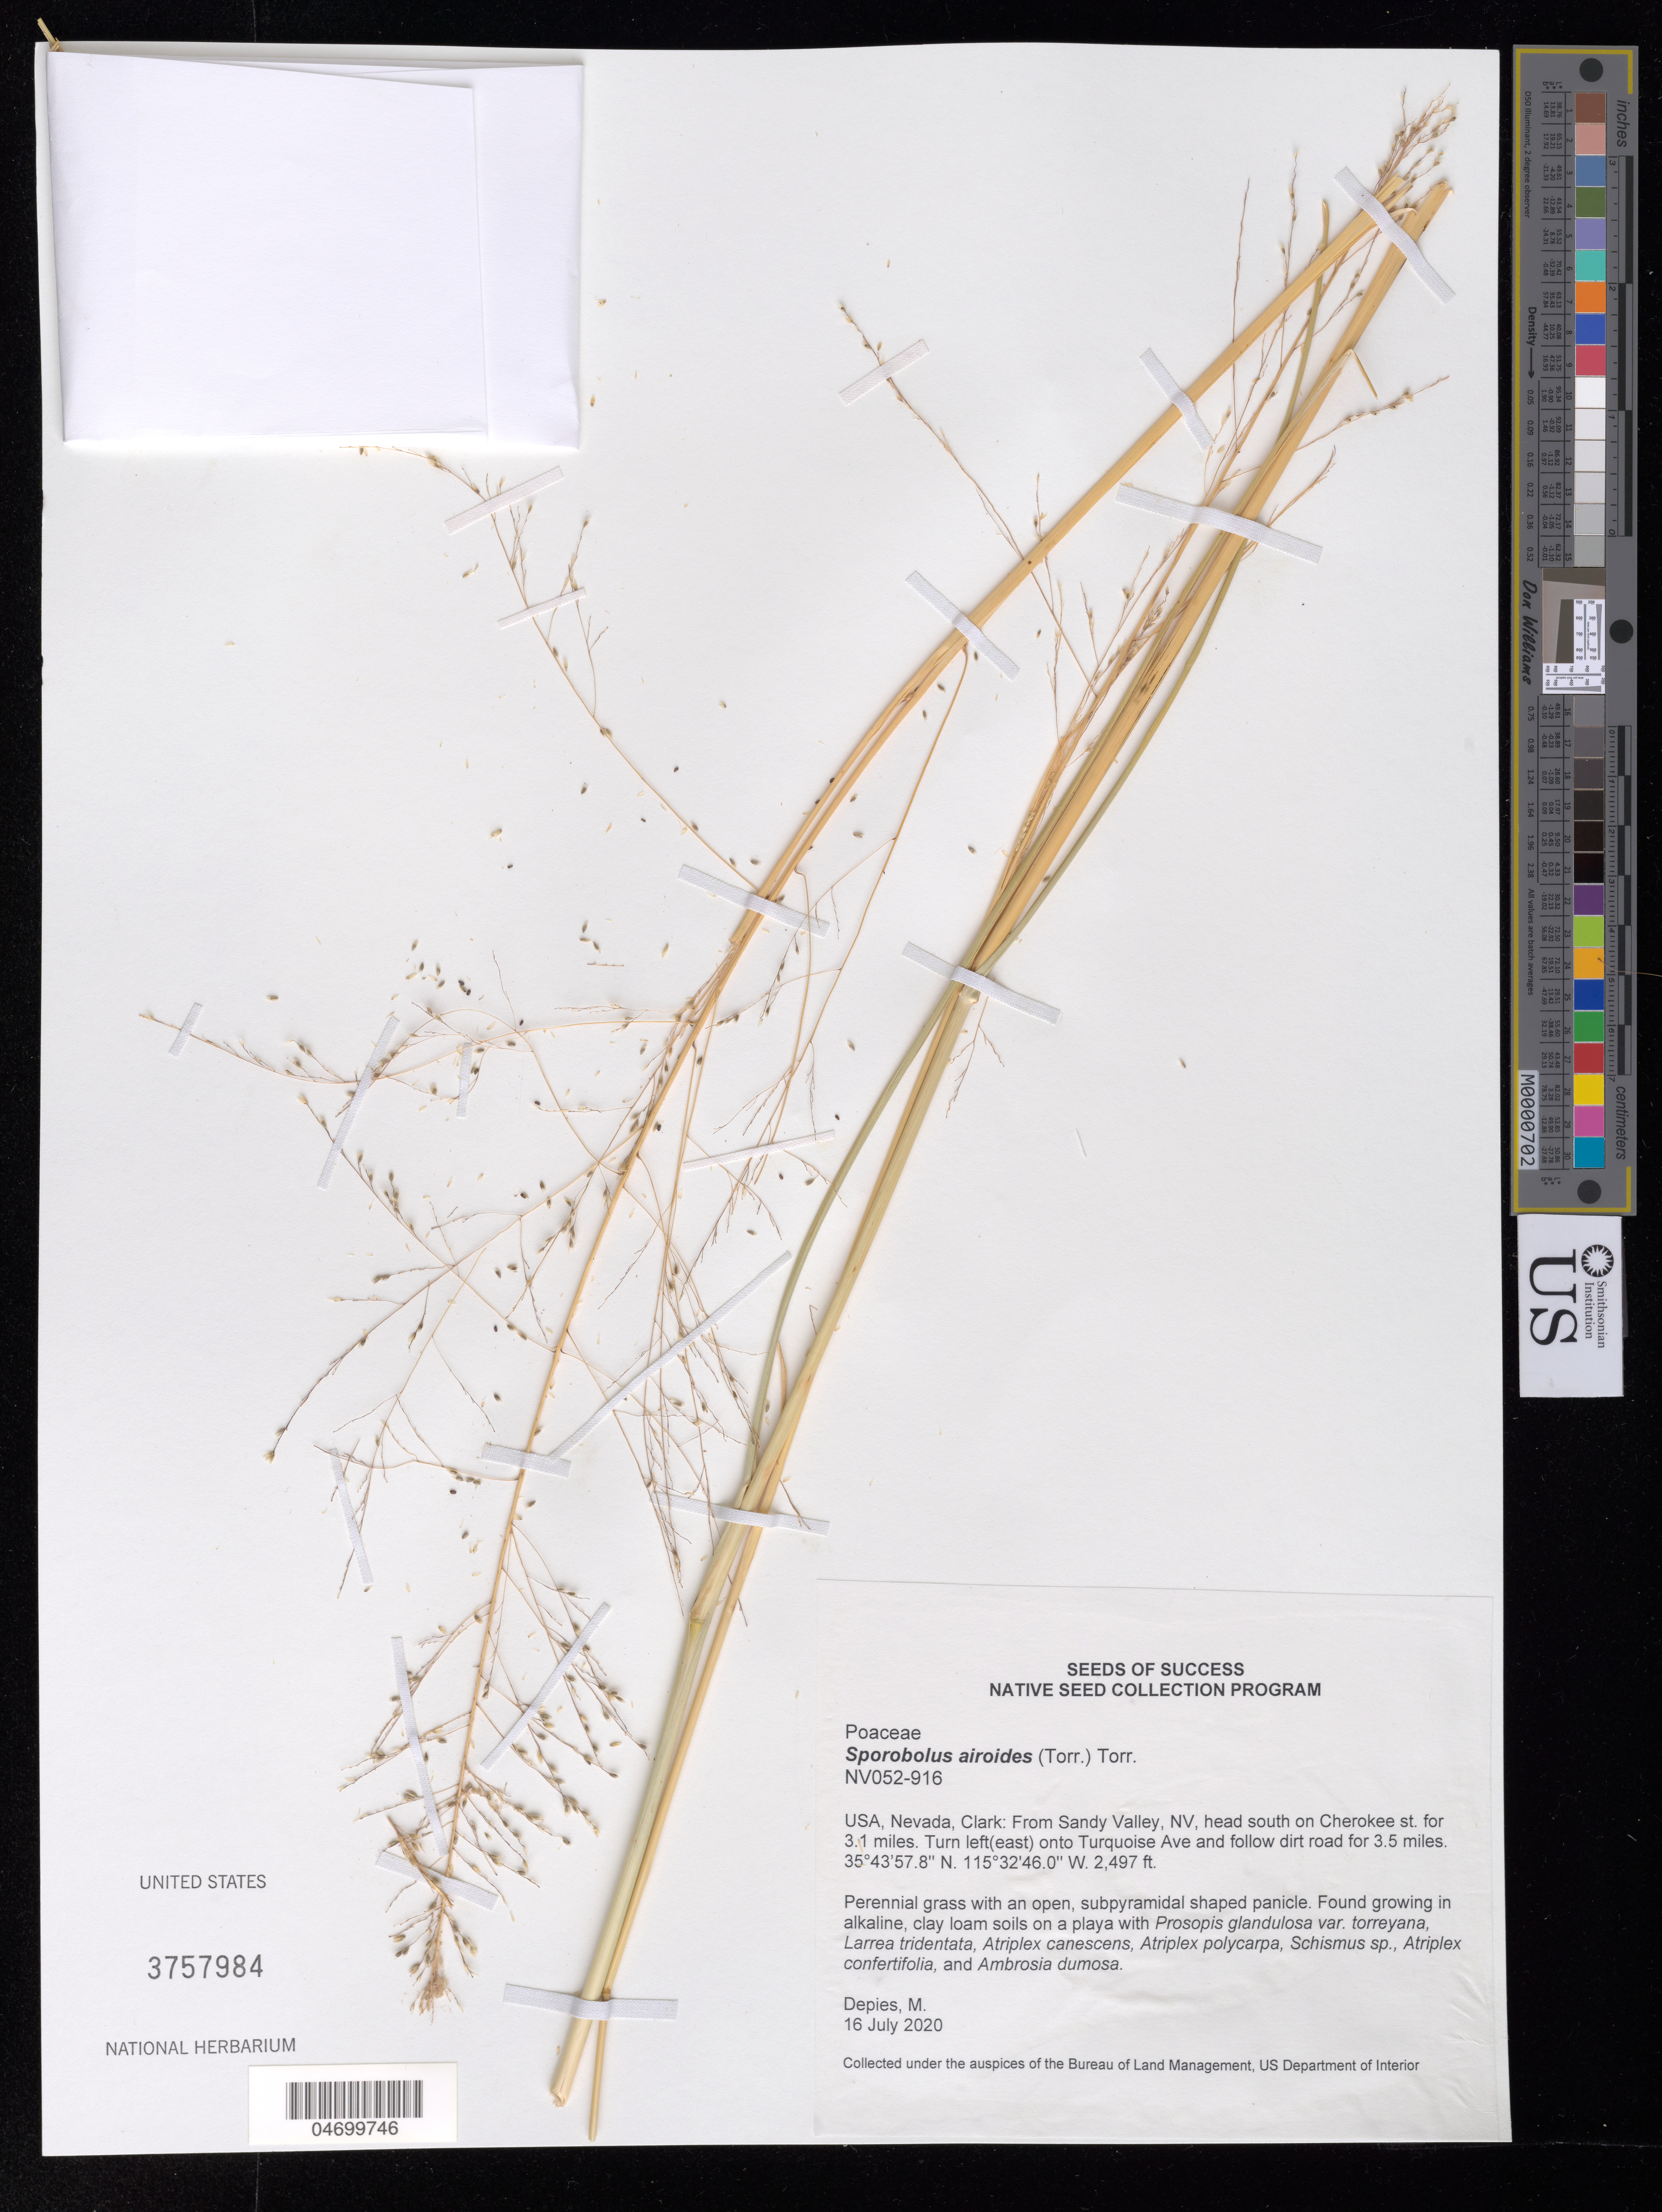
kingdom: Plantae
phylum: Tracheophyta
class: Liliopsida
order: Poales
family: Poaceae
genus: Sporobolus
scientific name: Sporobolus airoides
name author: (Torr.) Torr.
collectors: M. Depies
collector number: NV052-916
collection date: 2020-07-16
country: United States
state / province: Nevada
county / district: Clark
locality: Turquoise Ave., follow dirt road for 3.5 mi.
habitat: Alkaline, clay loam soils an a playa. With Larrea tridentata, Atriplex polycarpa, Ambrosia dumosa, etc.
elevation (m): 761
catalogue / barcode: US 3757984